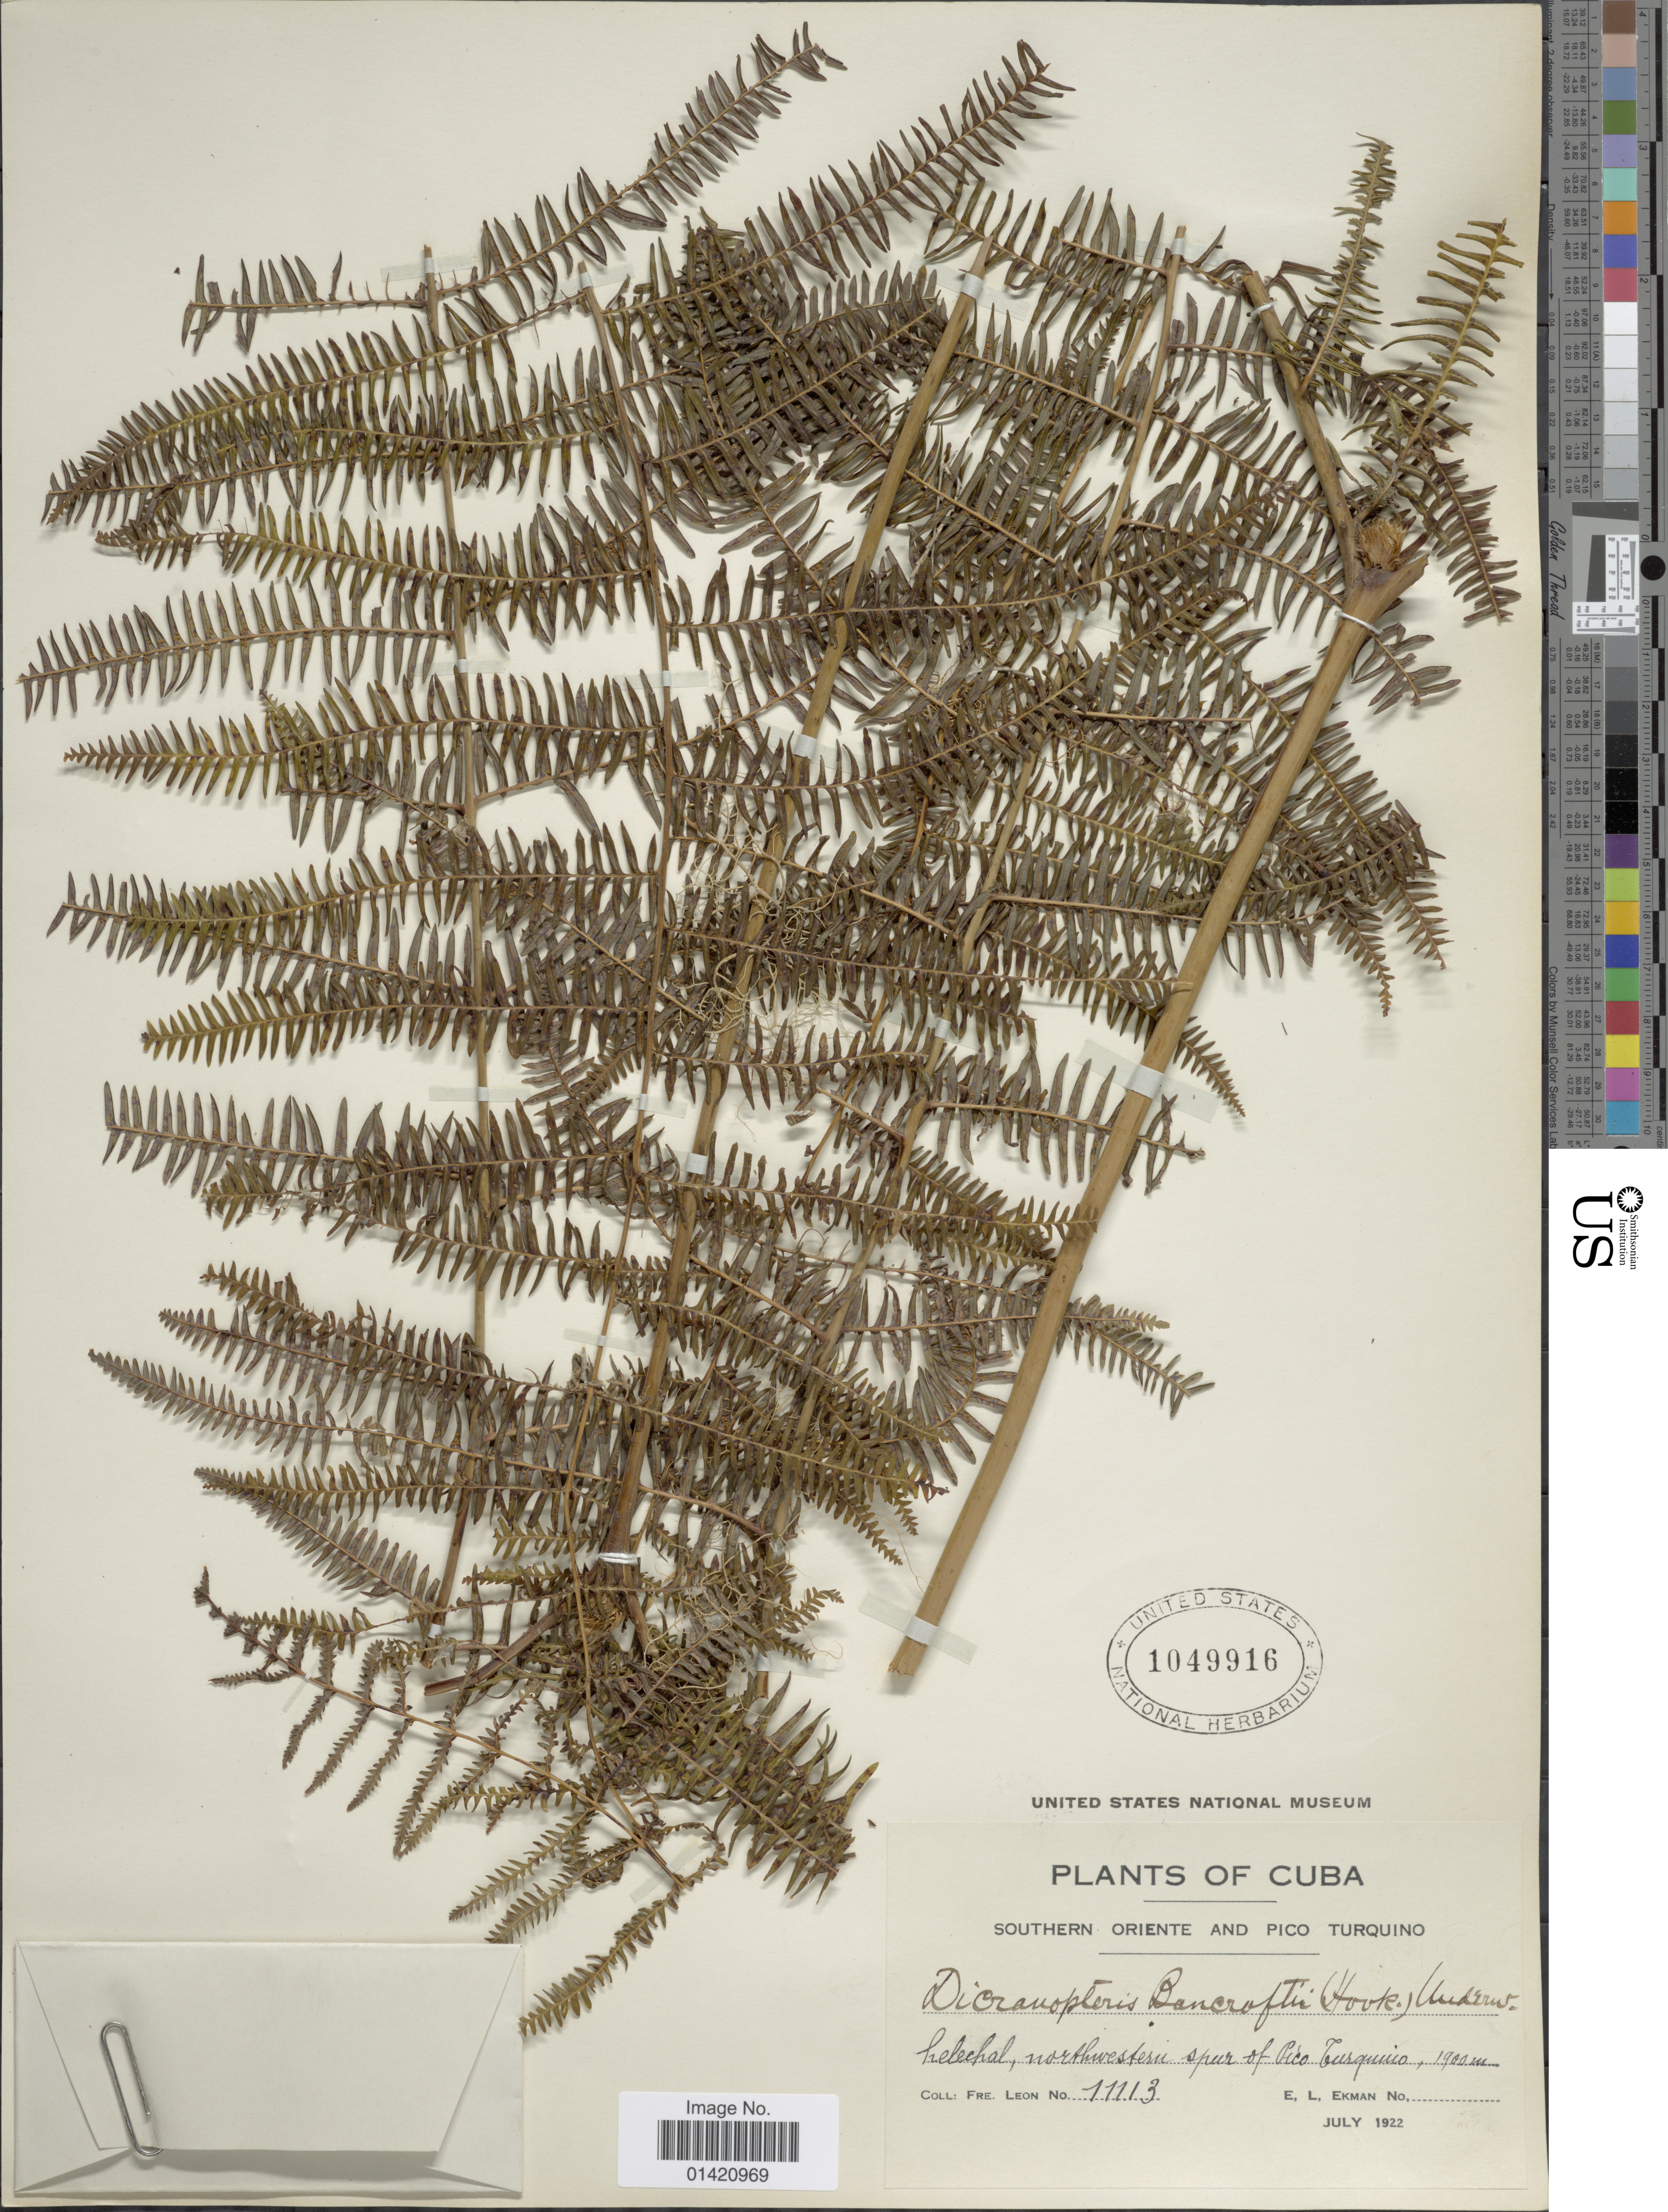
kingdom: Plantae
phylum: Tracheophyta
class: Polypodiopsida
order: Gleicheniales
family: Gleicheniaceae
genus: Diplopterygium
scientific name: Diplopterygium bancroftii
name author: (Hook.) A.R. Sm.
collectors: F. Leon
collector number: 11113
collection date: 1922-07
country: Cuba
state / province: Oriente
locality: Southern Oriente and Pico Turquino. Helechal, northwestern spur of Pico Turquino.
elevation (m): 1900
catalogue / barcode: US 1049916